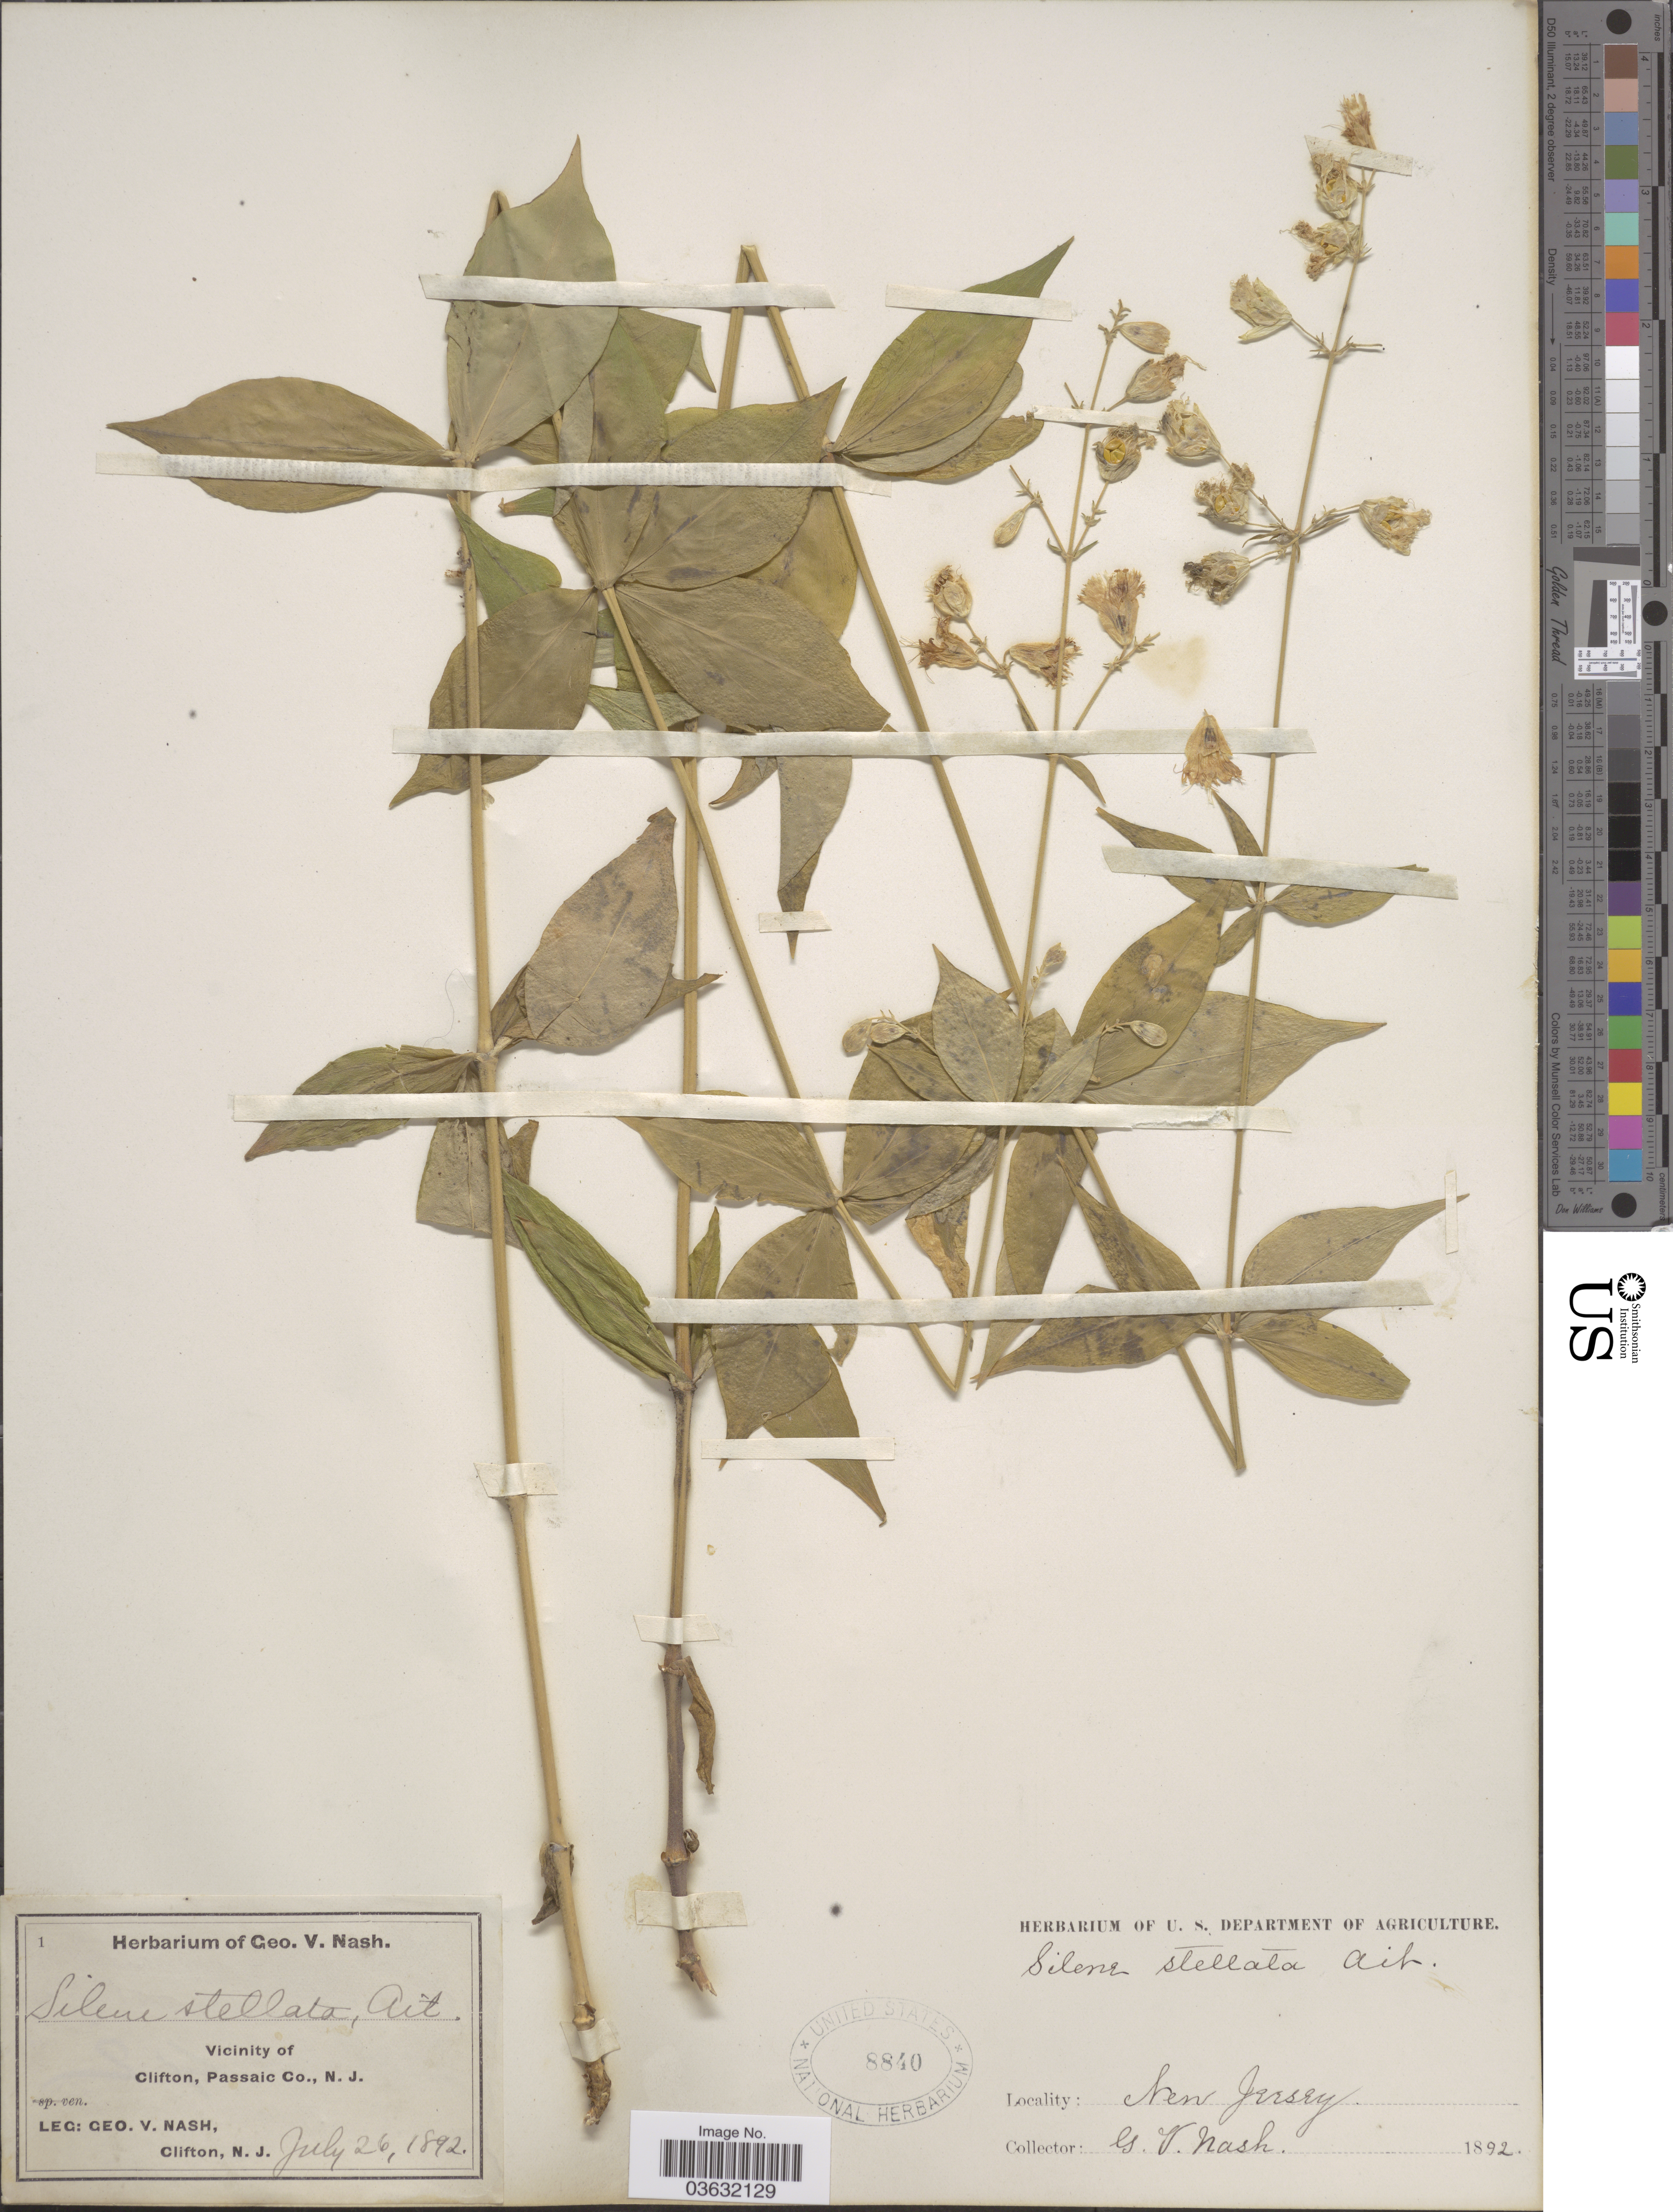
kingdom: Plantae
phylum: Tracheophyta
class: Magnoliopsida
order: Caryophyllales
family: Caryophyllaceae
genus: Silene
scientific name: Silene stellata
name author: (L.) Coyte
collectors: G. V. Nash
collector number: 1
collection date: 1892-07-26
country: United States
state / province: New Jersey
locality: Vicinity of Clifton, Passaic Co.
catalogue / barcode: US 8840